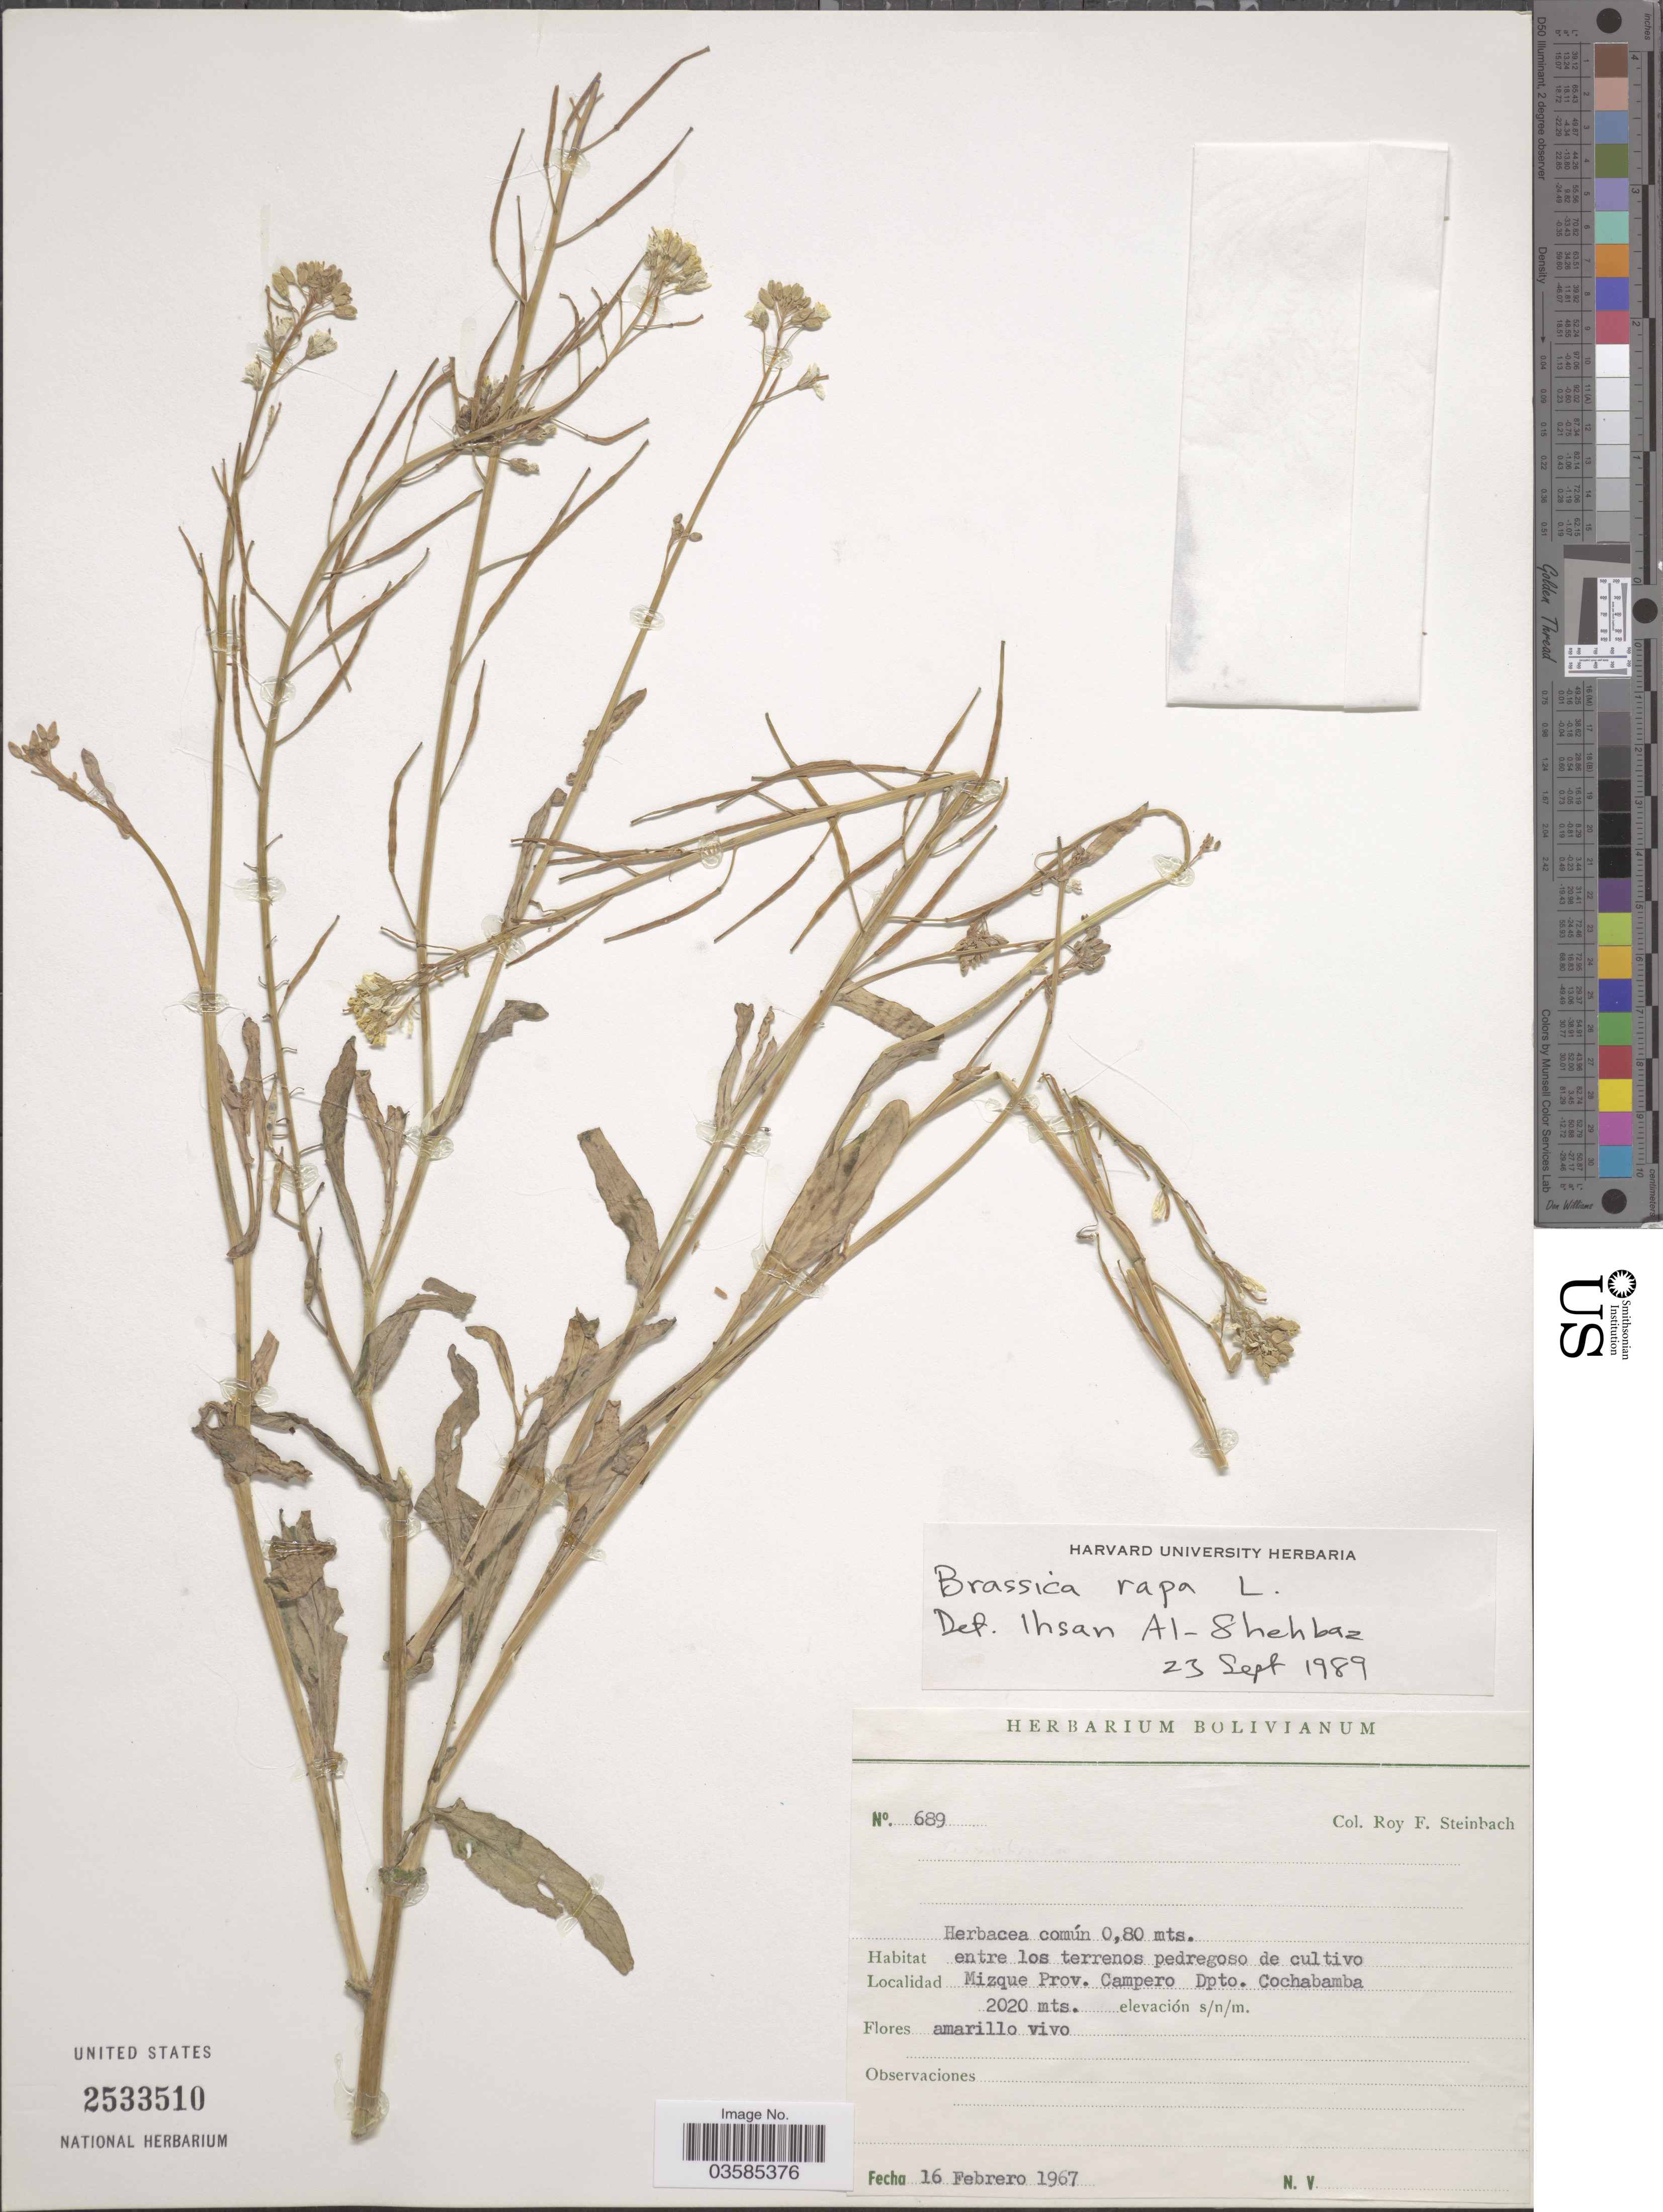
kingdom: Plantae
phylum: Tracheophyta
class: Magnoliopsida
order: Brassicales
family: Brassicaceae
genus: Brassica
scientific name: Brassica rapa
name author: L.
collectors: R. F. Steinbach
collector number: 689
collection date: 1967-02-16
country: Bolivia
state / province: Cochabamba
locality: Mizque Prov. Campero Dpto. Cochabamba.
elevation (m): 2020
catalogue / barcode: US 2533510